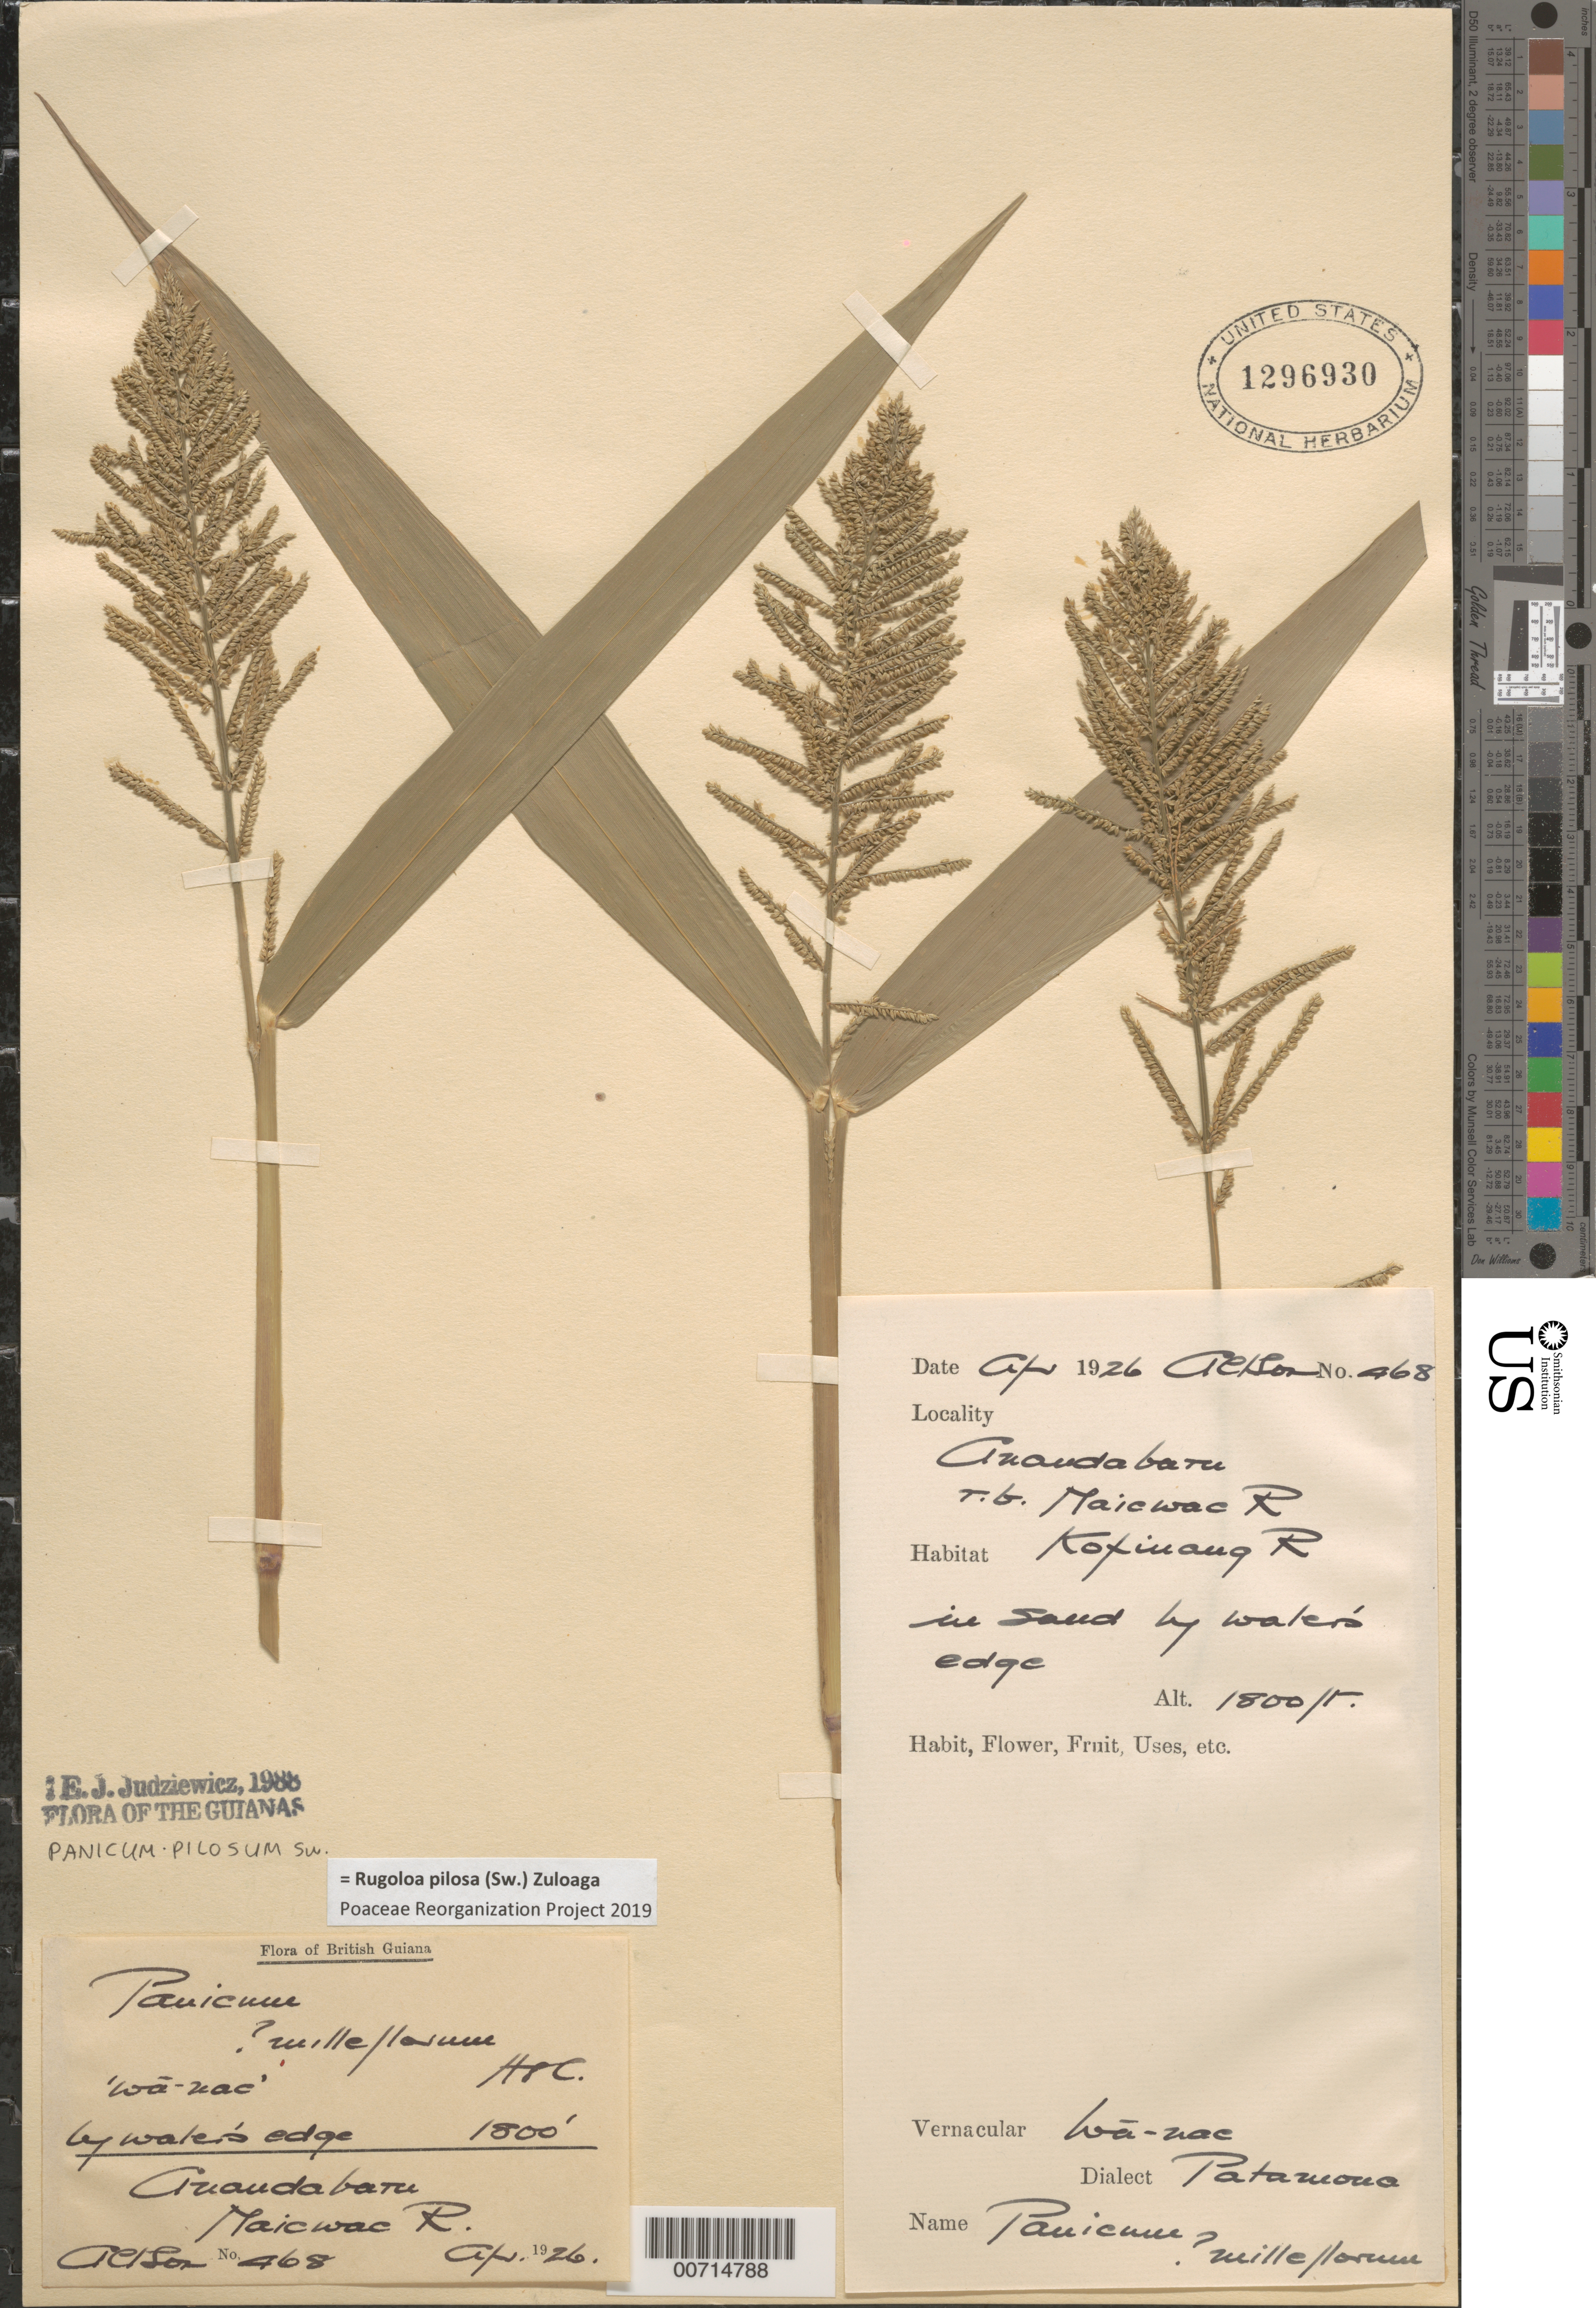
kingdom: Plantae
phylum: Tracheophyta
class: Liliopsida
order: Poales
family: Poaceae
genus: Panicum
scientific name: Panicum pilosum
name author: Sw.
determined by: Judziewicz, E. J.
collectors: R. Altson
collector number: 468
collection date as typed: Apr-26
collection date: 1926-04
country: Guyana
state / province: Potaro-Siparuni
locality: Anaudabaru, right bank Maicwac R., Kopinang R.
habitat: Sand at water's edge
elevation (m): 549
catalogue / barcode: US 1296930